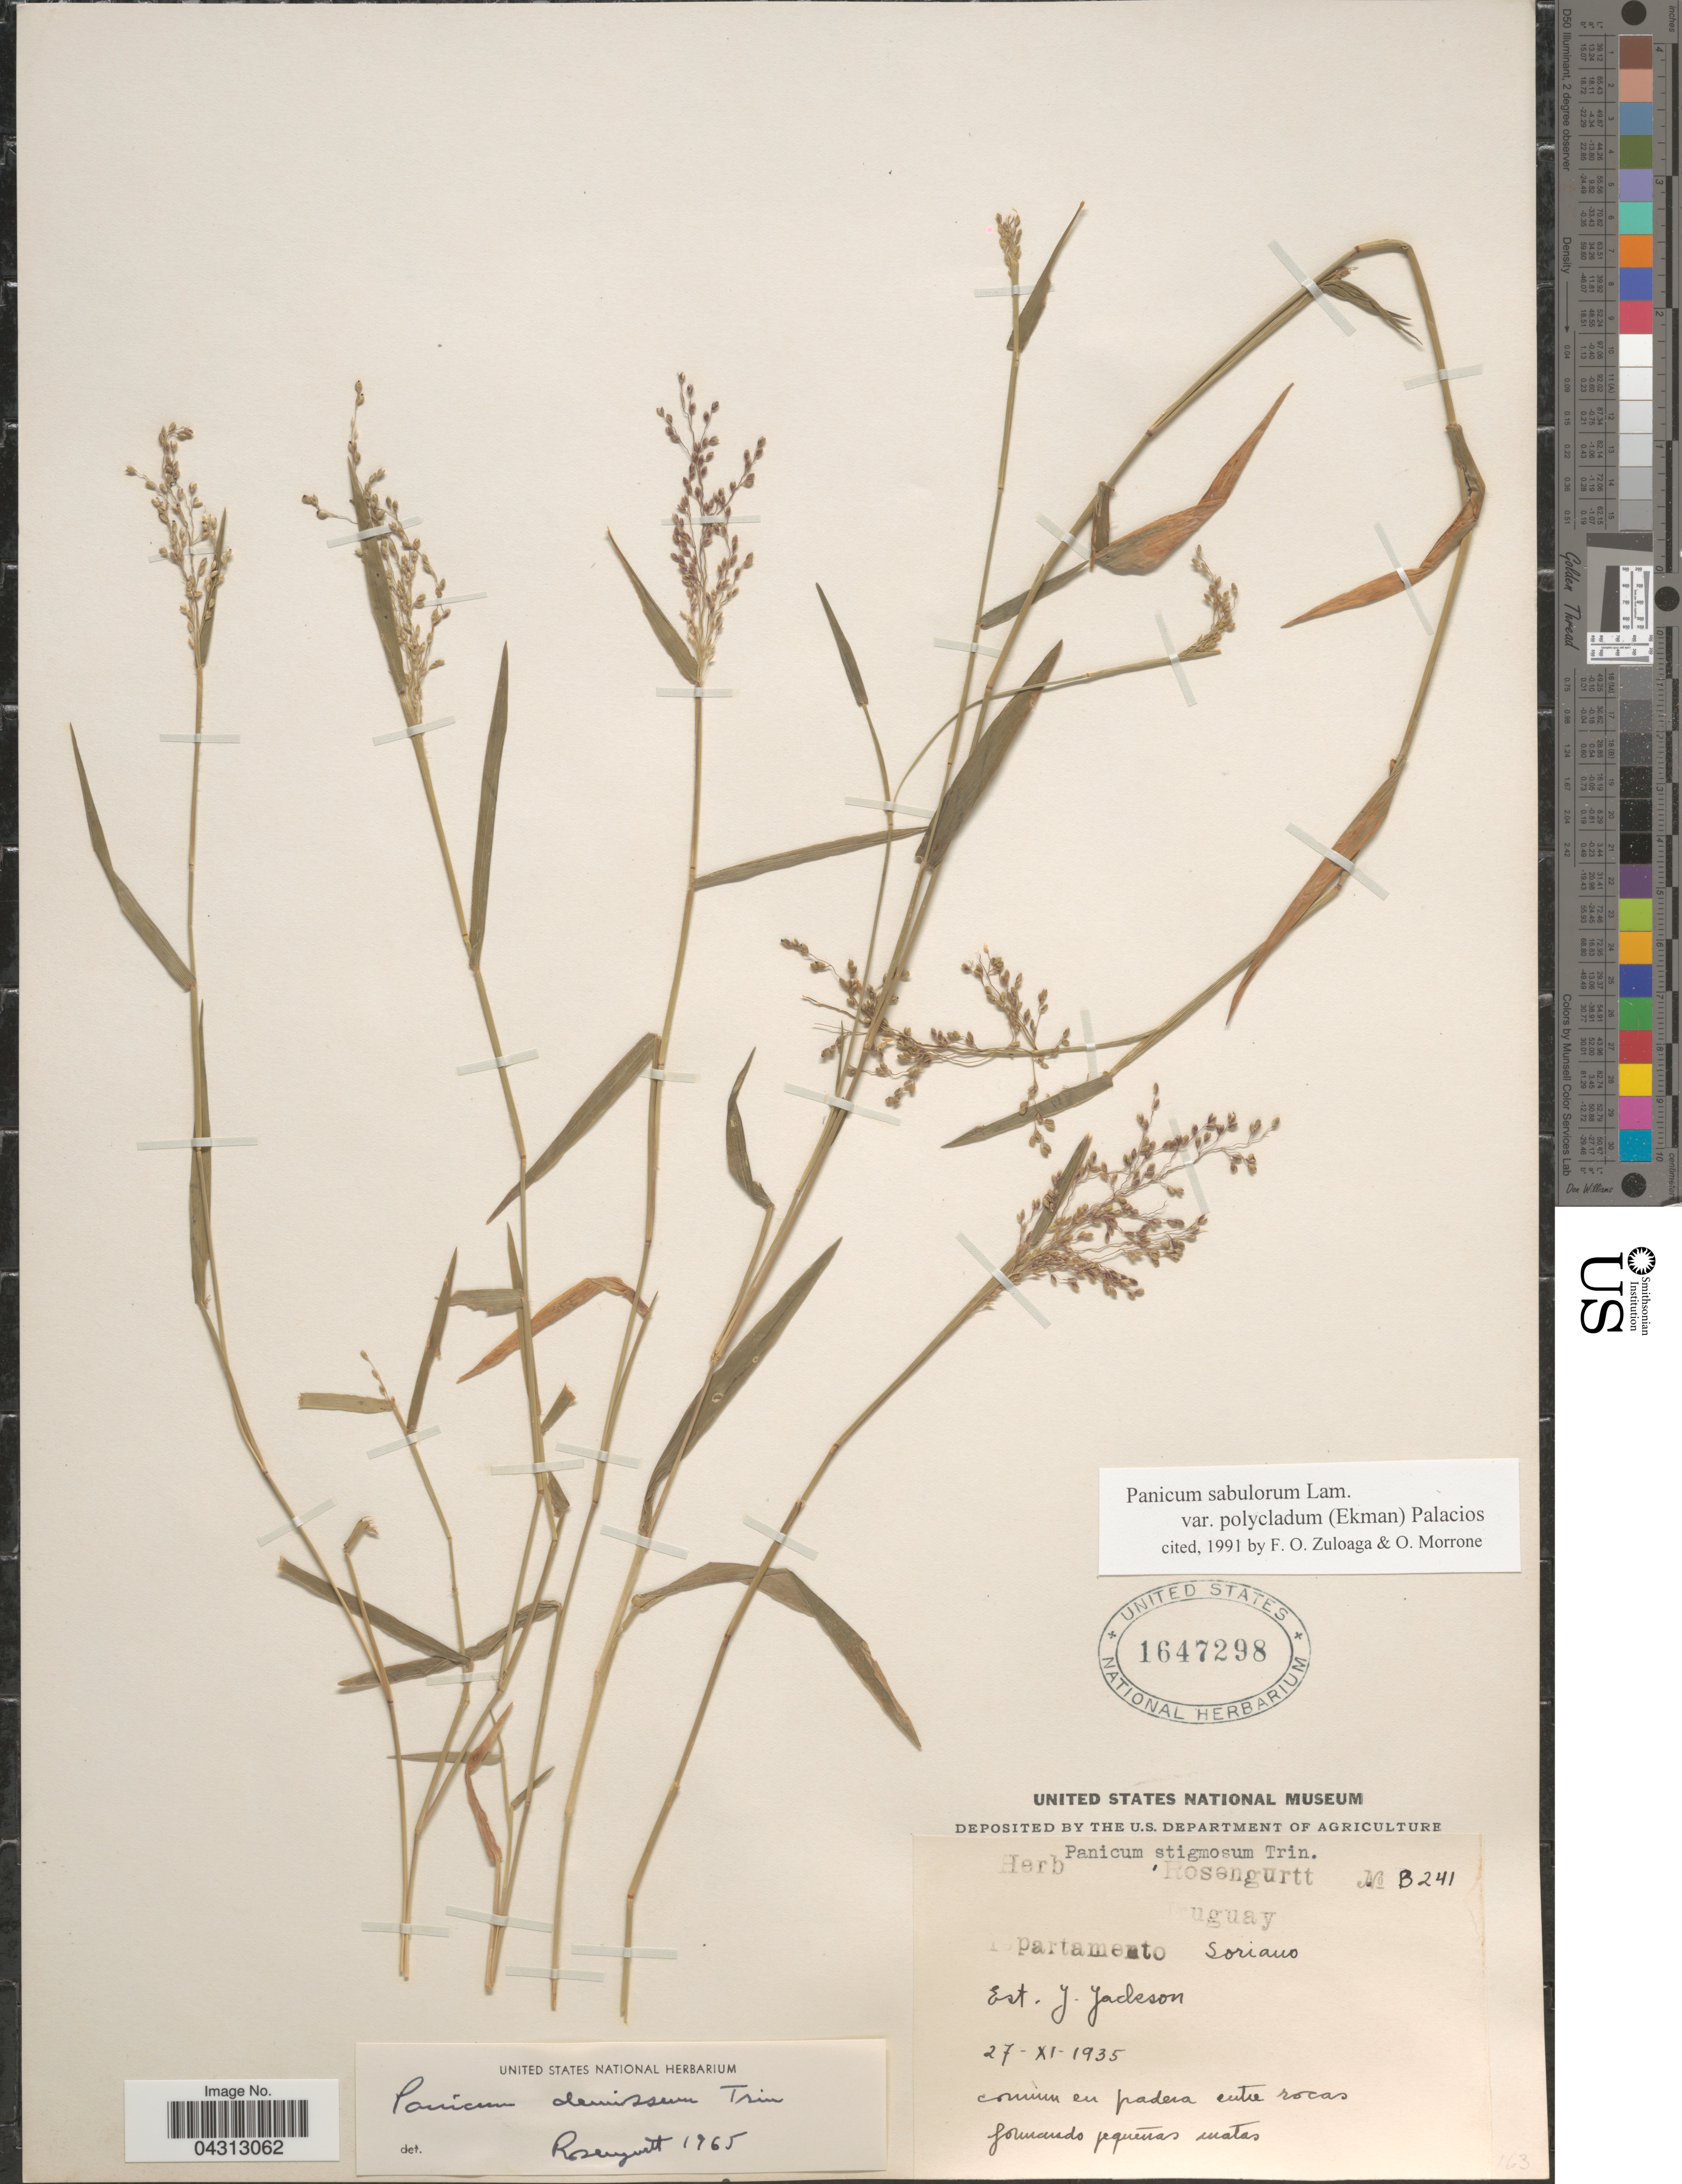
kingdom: Plantae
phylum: Tracheophyta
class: Liliopsida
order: Poales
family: Poaceae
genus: Dichanthelium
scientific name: Dichanthelium sabulorum var. polycladum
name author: (Ekman) Zuloaga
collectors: ex herb. Rosengurtt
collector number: B241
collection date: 1935-11-27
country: Uruguay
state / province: Soriano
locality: Departamento Soriano. Est. J. Jackson.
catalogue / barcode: US 1647298